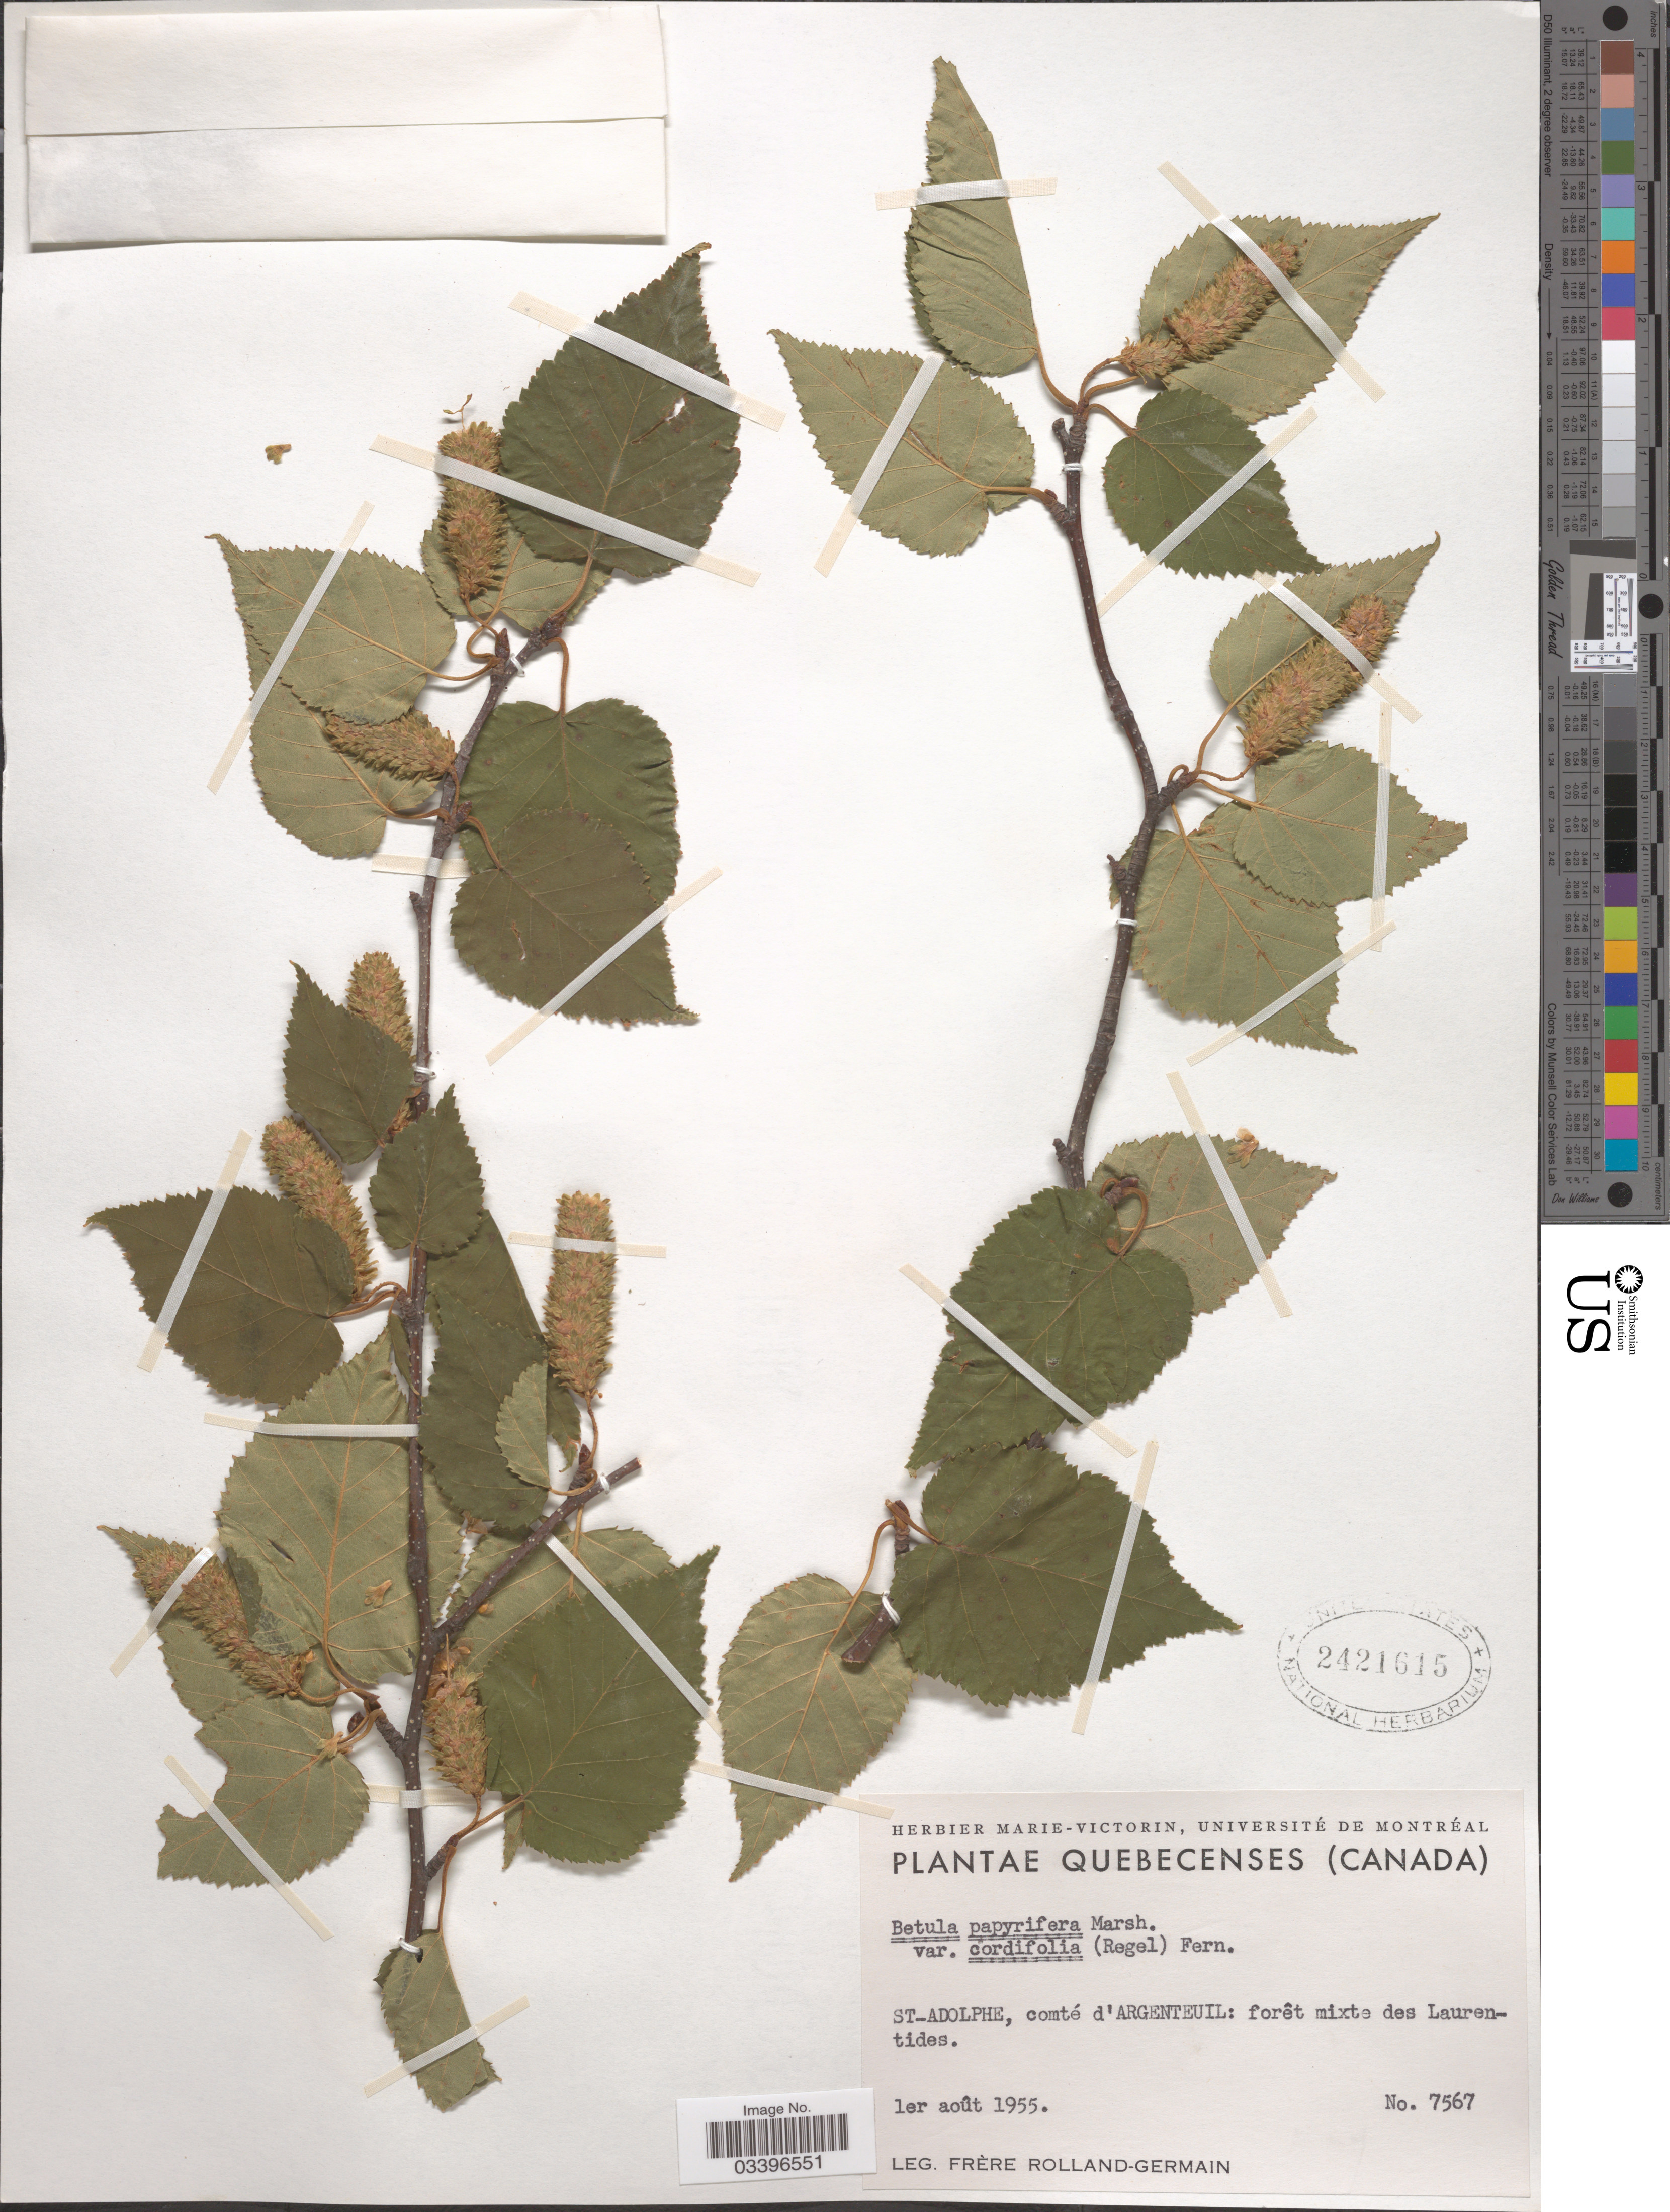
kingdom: Plantae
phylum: Tracheophyta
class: Magnoliopsida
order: Fagales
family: Betulaceae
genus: Betula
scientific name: Betula papyrifera var. cordifolia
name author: (Regel) Regel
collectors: Rolland-Germain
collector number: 7567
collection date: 1955-08-01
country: Canada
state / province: Quebec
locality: St-Adolphe, comté d'Argenteuil: forêt mixte des Laurentides.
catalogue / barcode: US 2421615